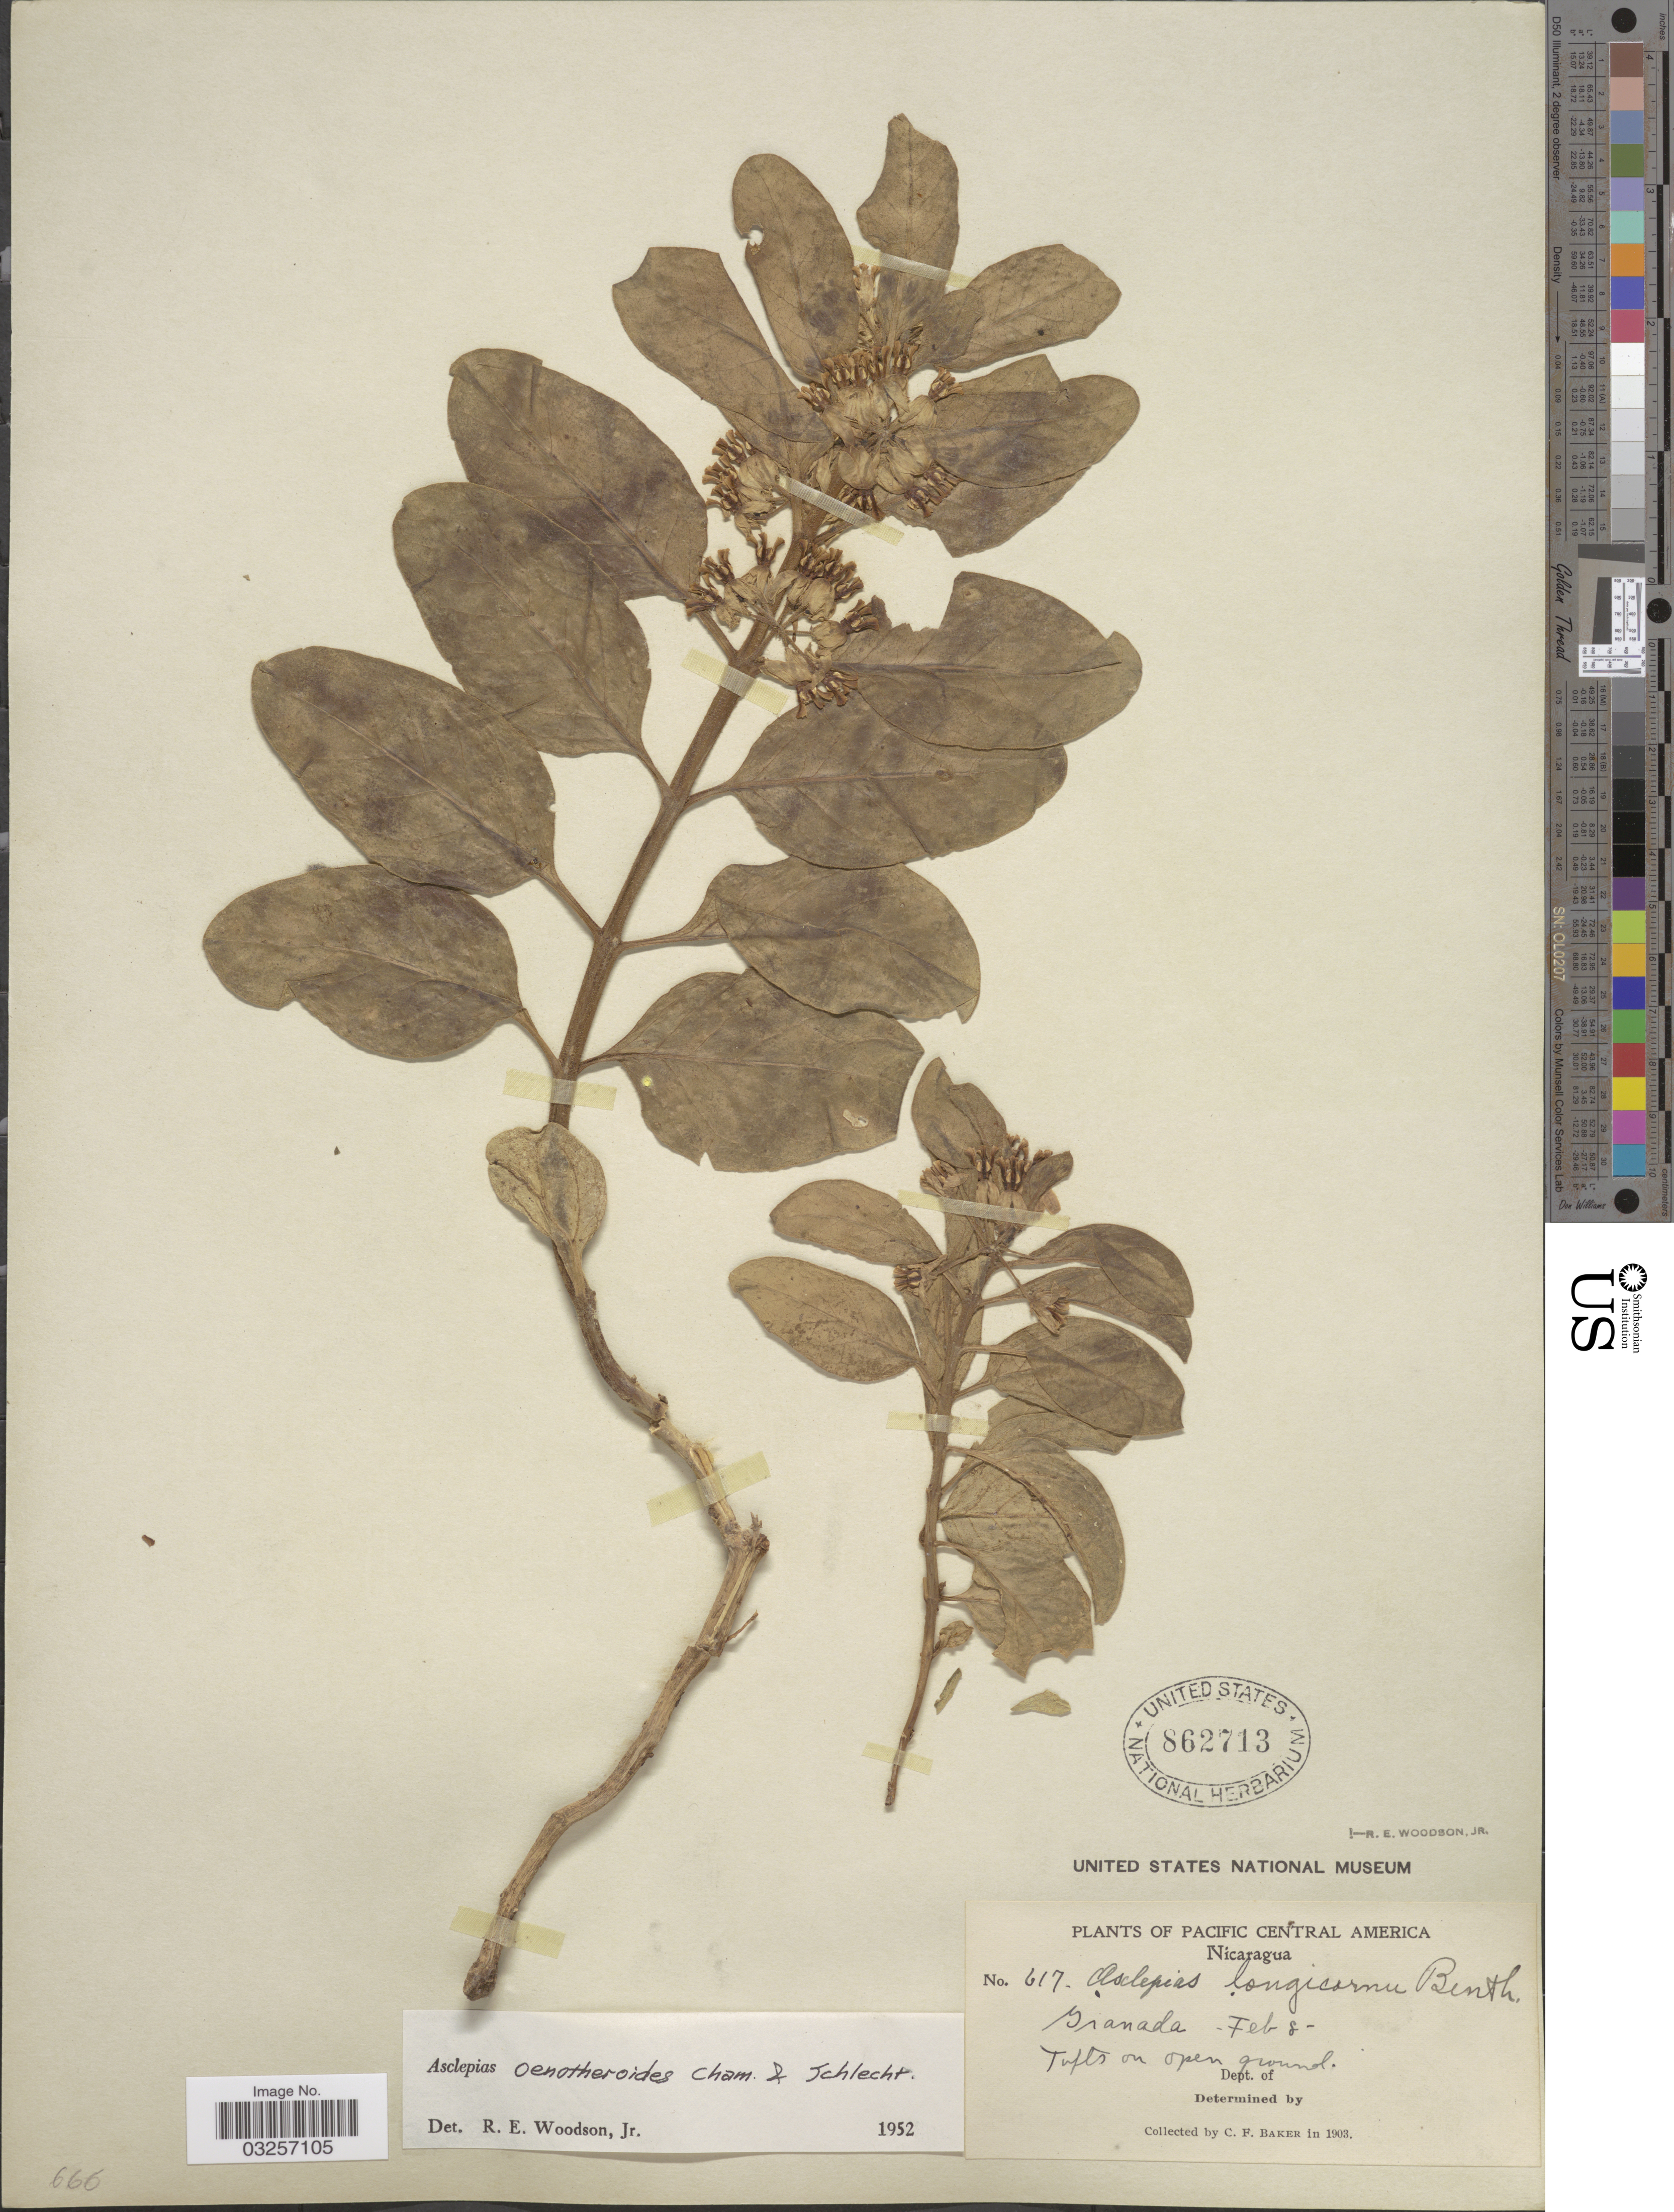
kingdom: Plantae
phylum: Tracheophyta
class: Magnoliopsida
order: Gentianales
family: Apocynaceae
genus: Asclepias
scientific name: Asclepias oenotheroides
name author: Schltdl. & Cham.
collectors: C. F. Baker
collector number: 617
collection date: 1903-02-08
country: Nicaragua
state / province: Granada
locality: Pacific.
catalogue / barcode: US 862713